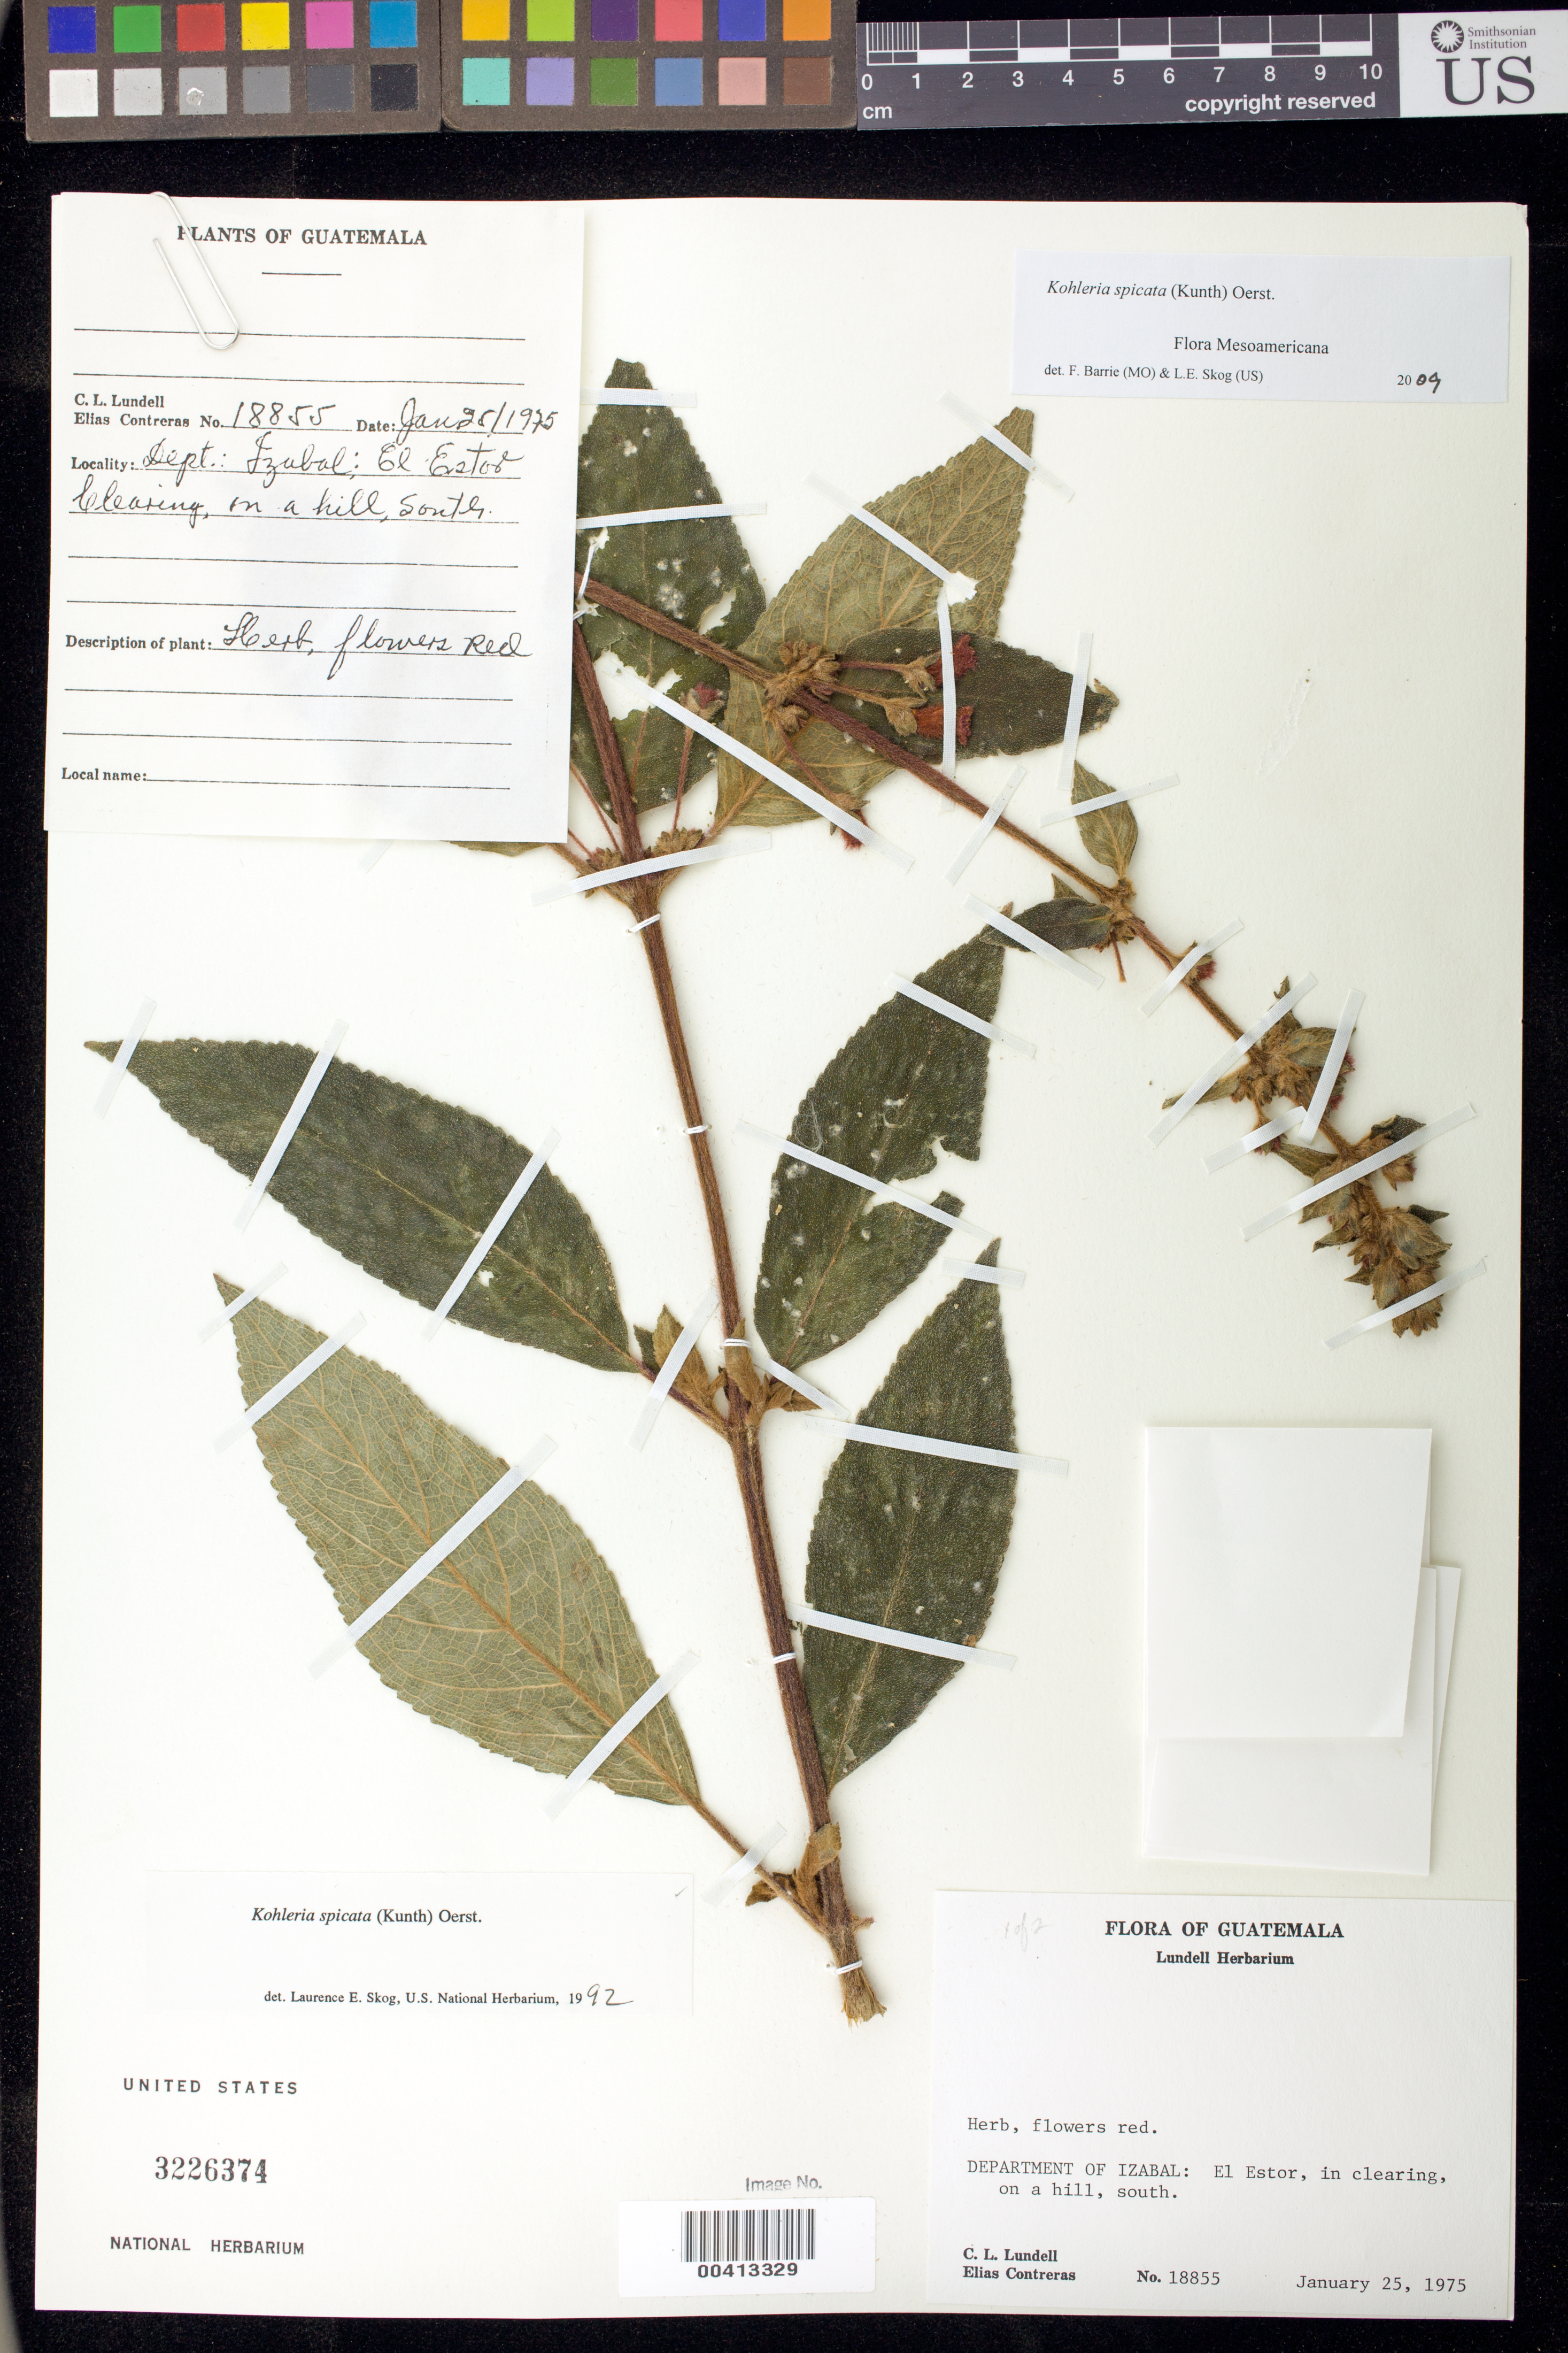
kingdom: Plantae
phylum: Tracheophyta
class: Magnoliopsida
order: Lamiales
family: Gesneriaceae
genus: Kohleria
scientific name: Kohleria spicata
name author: (Kunth) Oerst.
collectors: C. L. Lundell & E. Contreras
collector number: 18855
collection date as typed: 25 Jan 1975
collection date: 1975-01-25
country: Guatemala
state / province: Izabal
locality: El Estor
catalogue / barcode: US 3226374